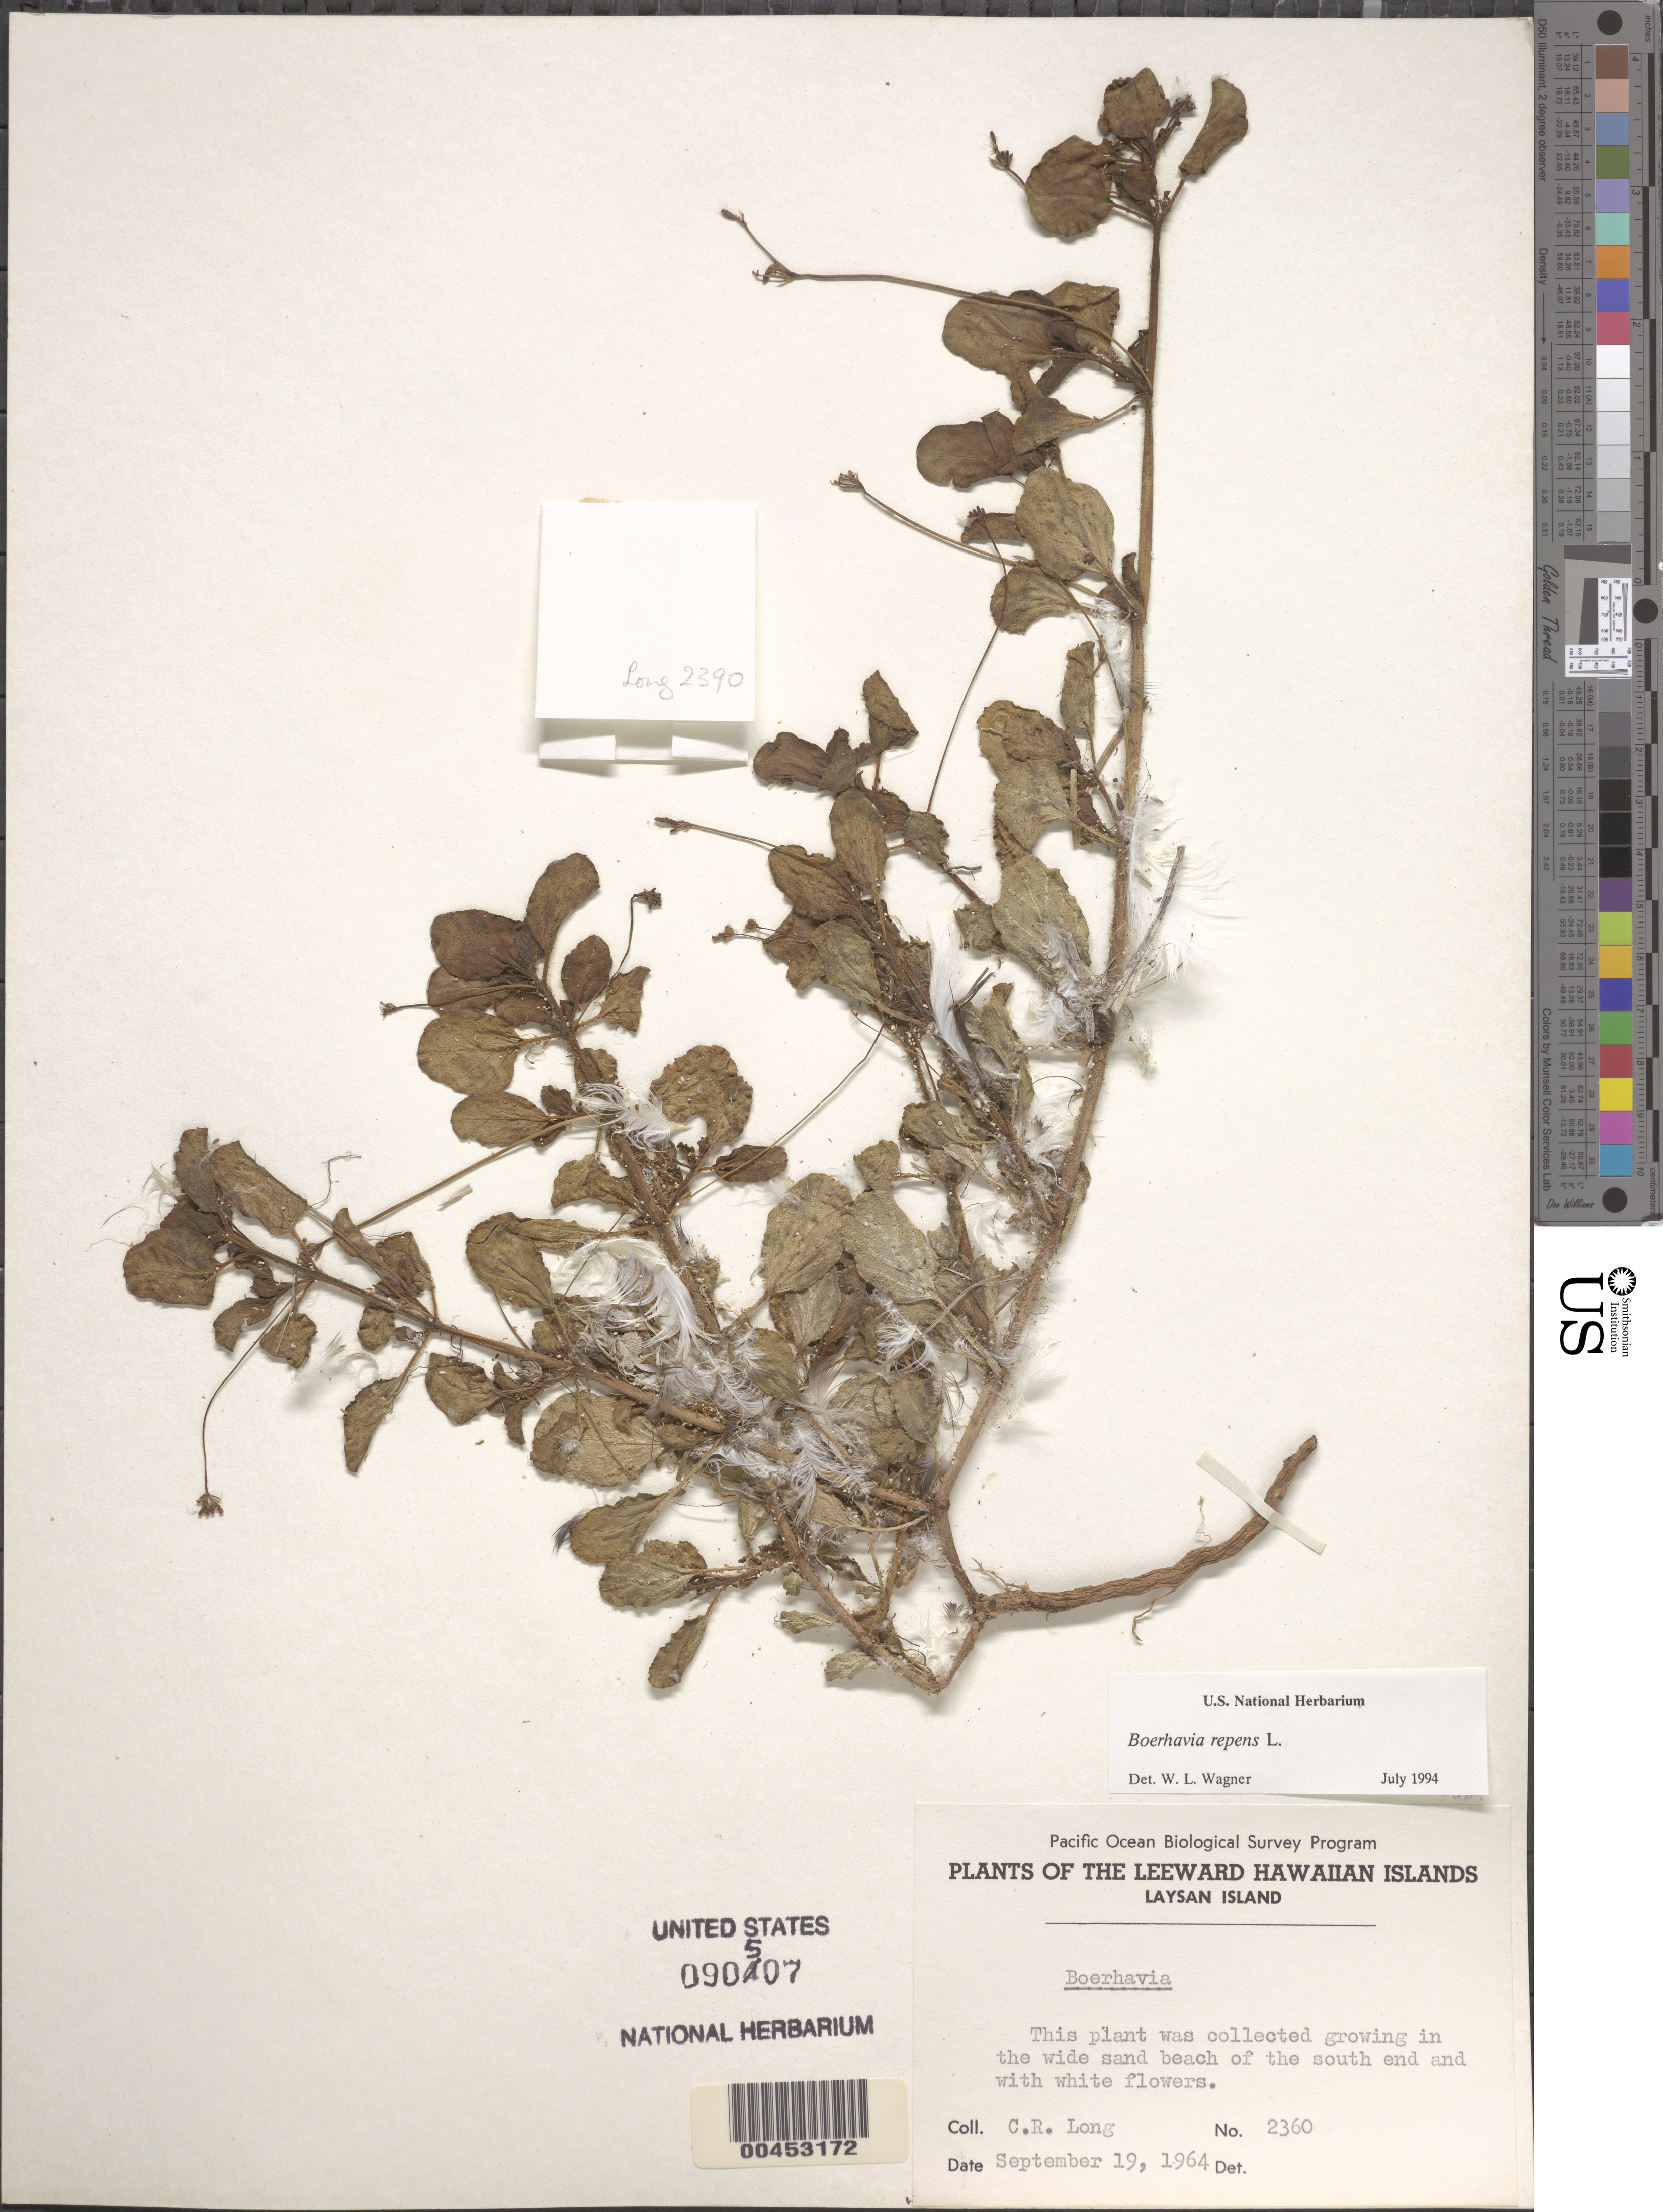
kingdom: Plantae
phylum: Tracheophyta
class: Magnoliopsida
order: Caryophyllales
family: Nyctaginaceae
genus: Boerhavia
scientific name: Boerhavia repens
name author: L.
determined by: Wagner, W. L., (BOT), Smithsonian Institution - National Museum of Natural History (UNITED STATES)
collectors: C. Long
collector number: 2360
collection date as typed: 19 Sep 1964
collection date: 1964-09-19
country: United States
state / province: Hawaii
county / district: Honolulu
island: Laysan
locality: Beach of the S end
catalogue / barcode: US 90507